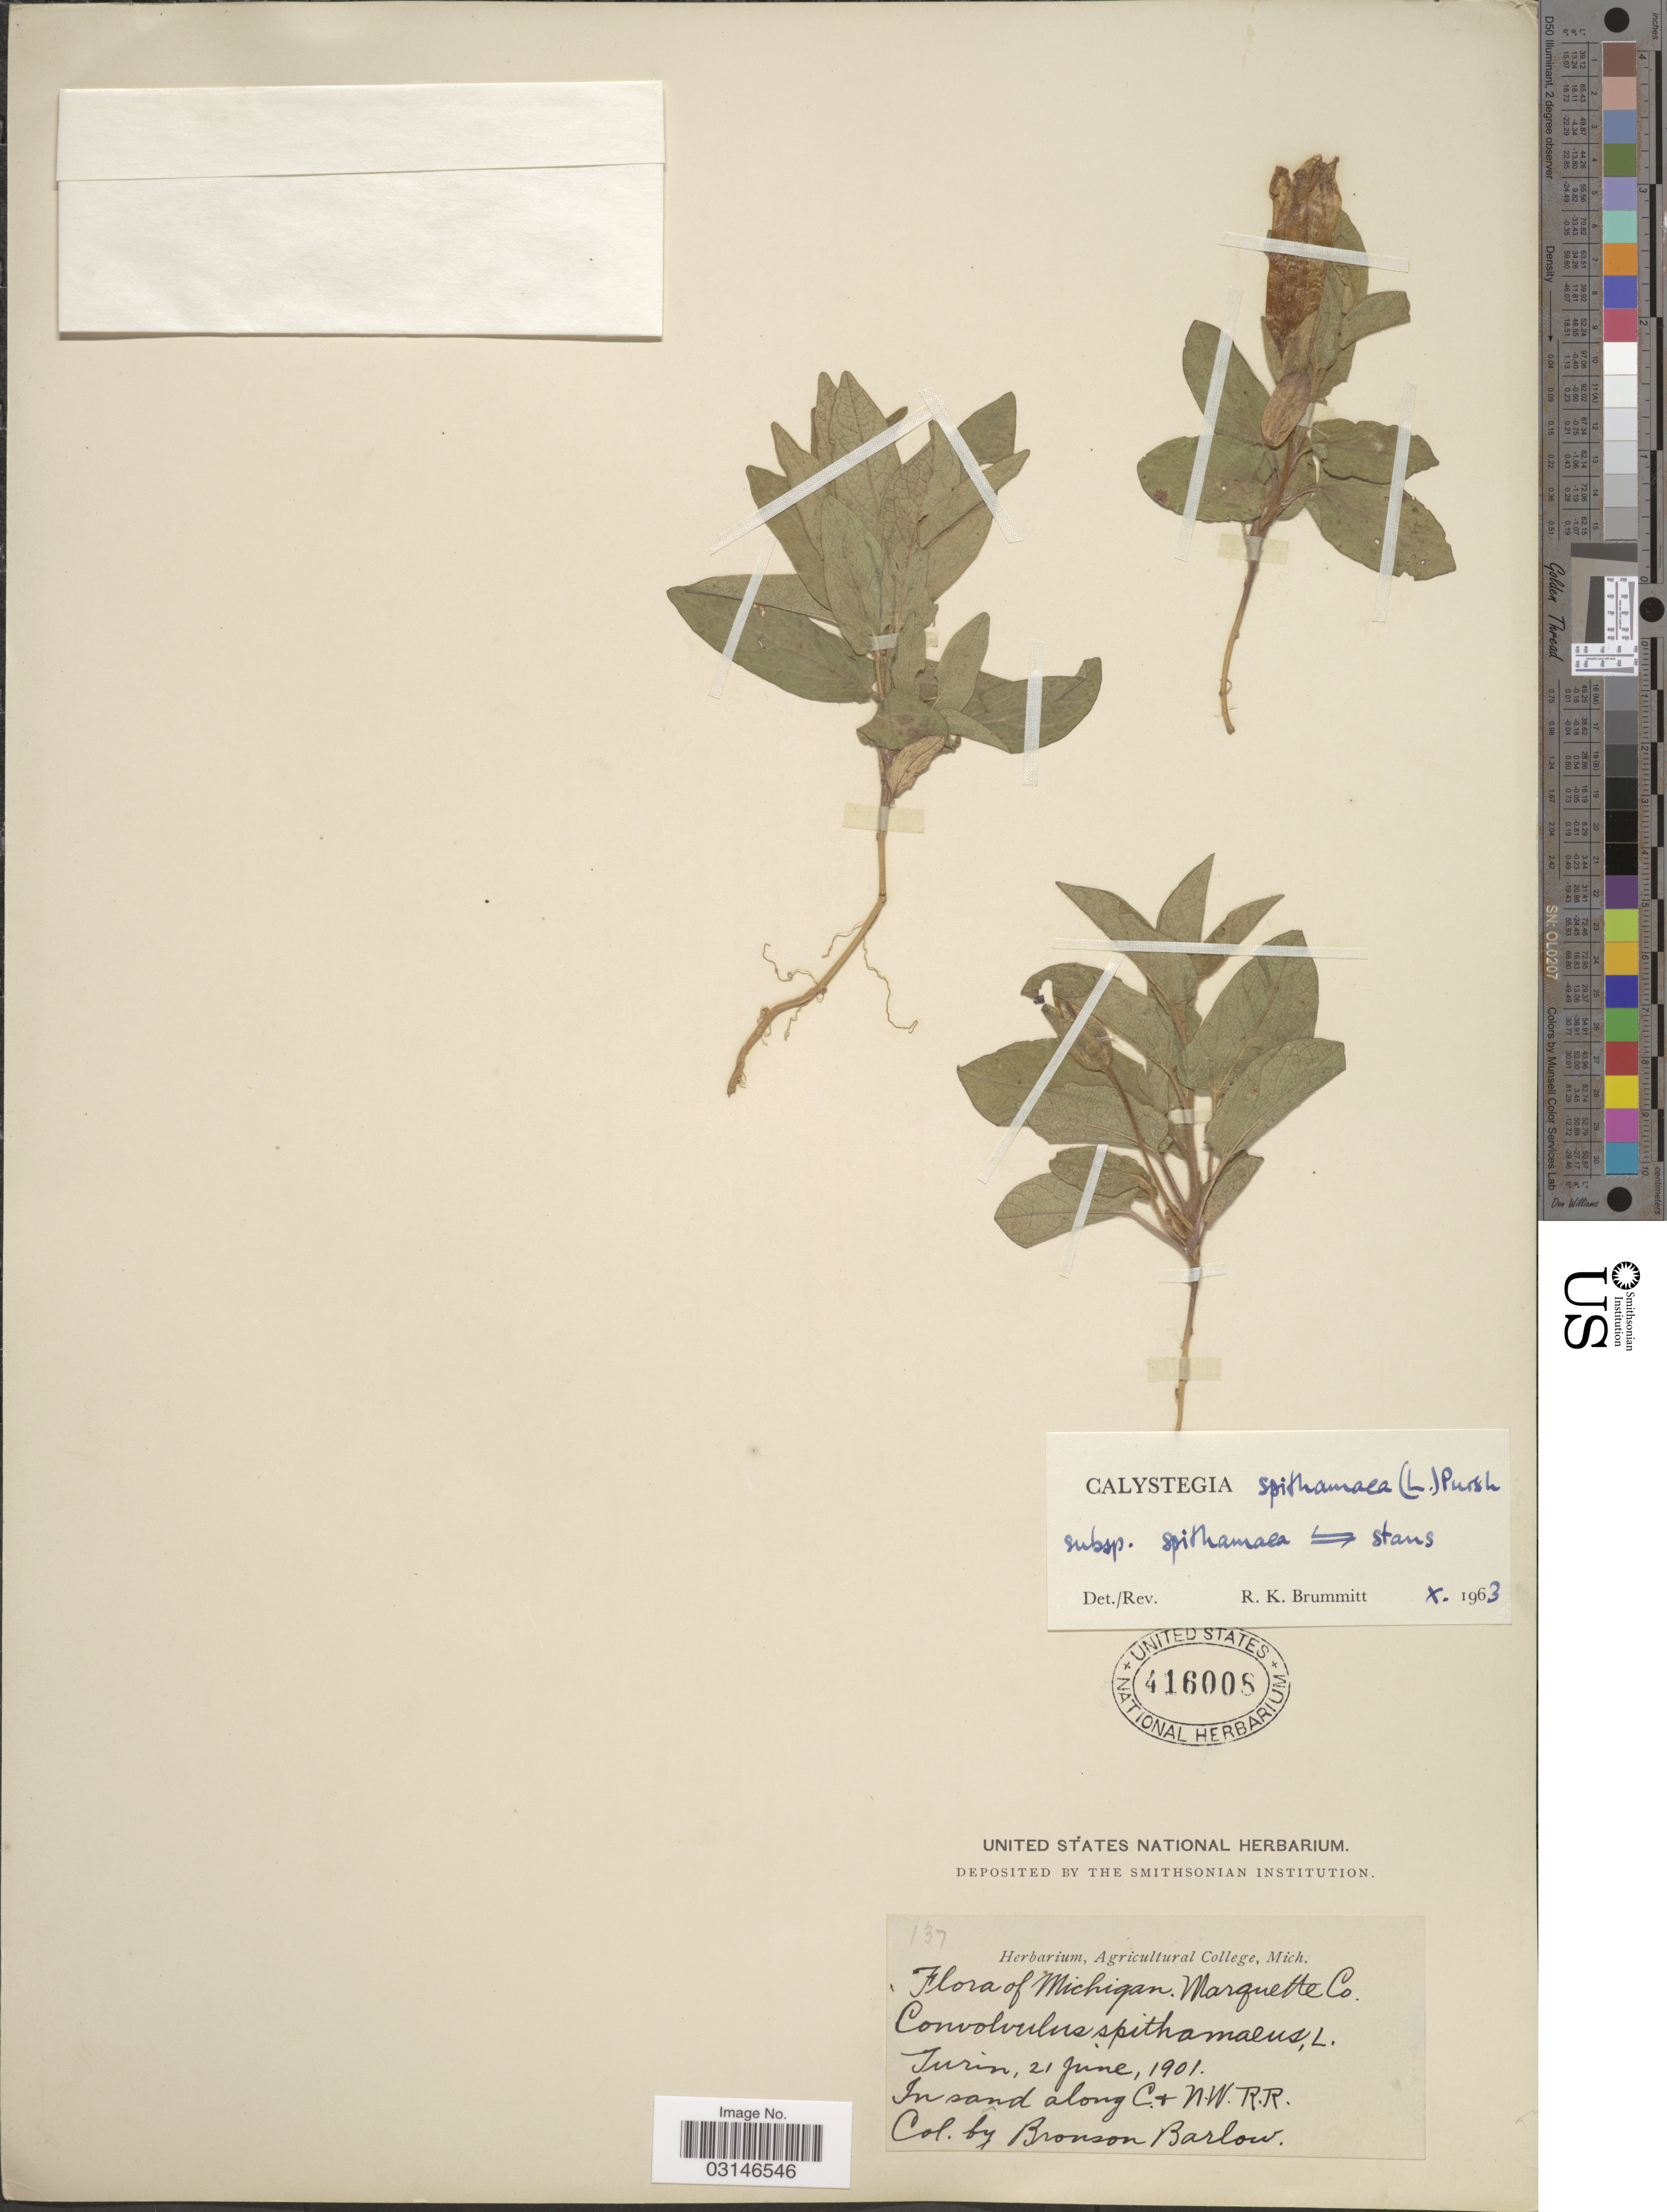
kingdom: Plantae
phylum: Tracheophyta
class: Magnoliopsida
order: Solanales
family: Convolvulaceae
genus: Calystegia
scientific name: Calystegia spithamaea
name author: (L.) Pursh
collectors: Barlow, B.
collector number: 137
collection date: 1901-06-21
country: United States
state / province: Michigan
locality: Marquette Co., Turin, In sand along C. + N.W. R.R.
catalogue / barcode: US 416008